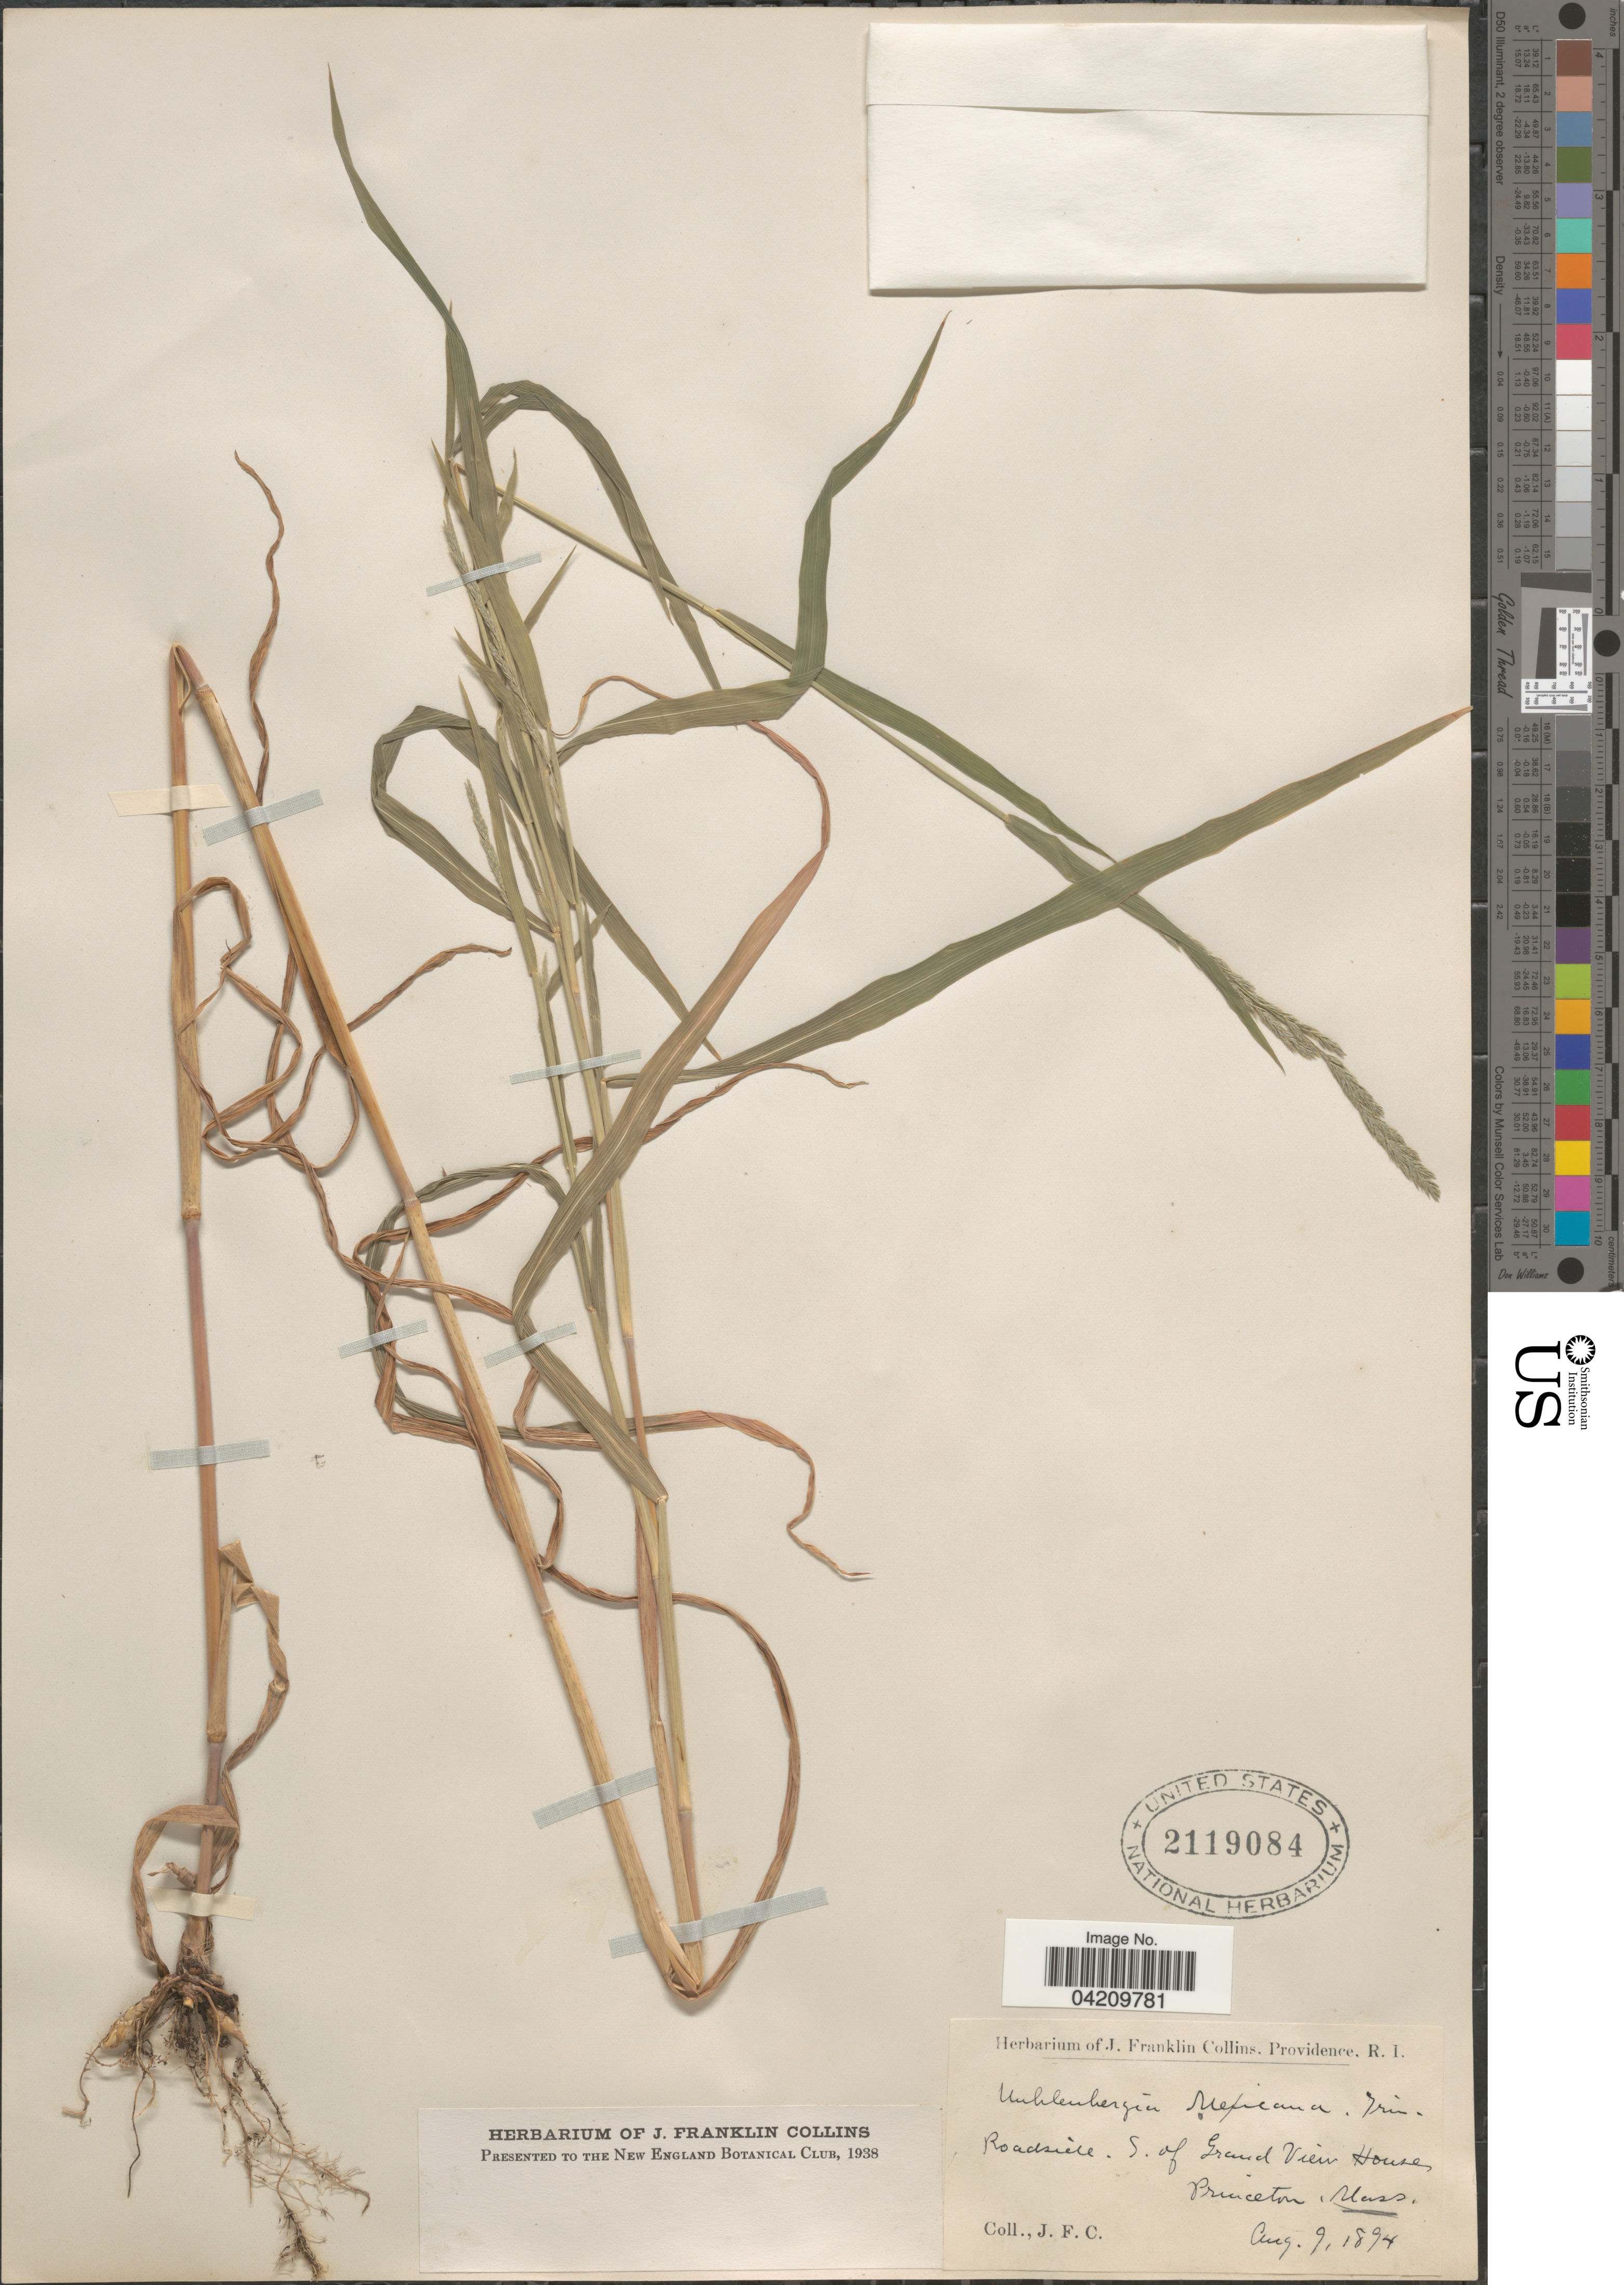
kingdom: Plantae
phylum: Tracheophyta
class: Liliopsida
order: Poales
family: Poaceae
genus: Muhlenbergia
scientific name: Muhlenbergia mexicana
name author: (L.) Trin.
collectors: J. Collins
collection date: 1894-08-09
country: United States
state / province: Massachusetts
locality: Roadside. S. of Grand View House, Princeton.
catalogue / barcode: US 2119084